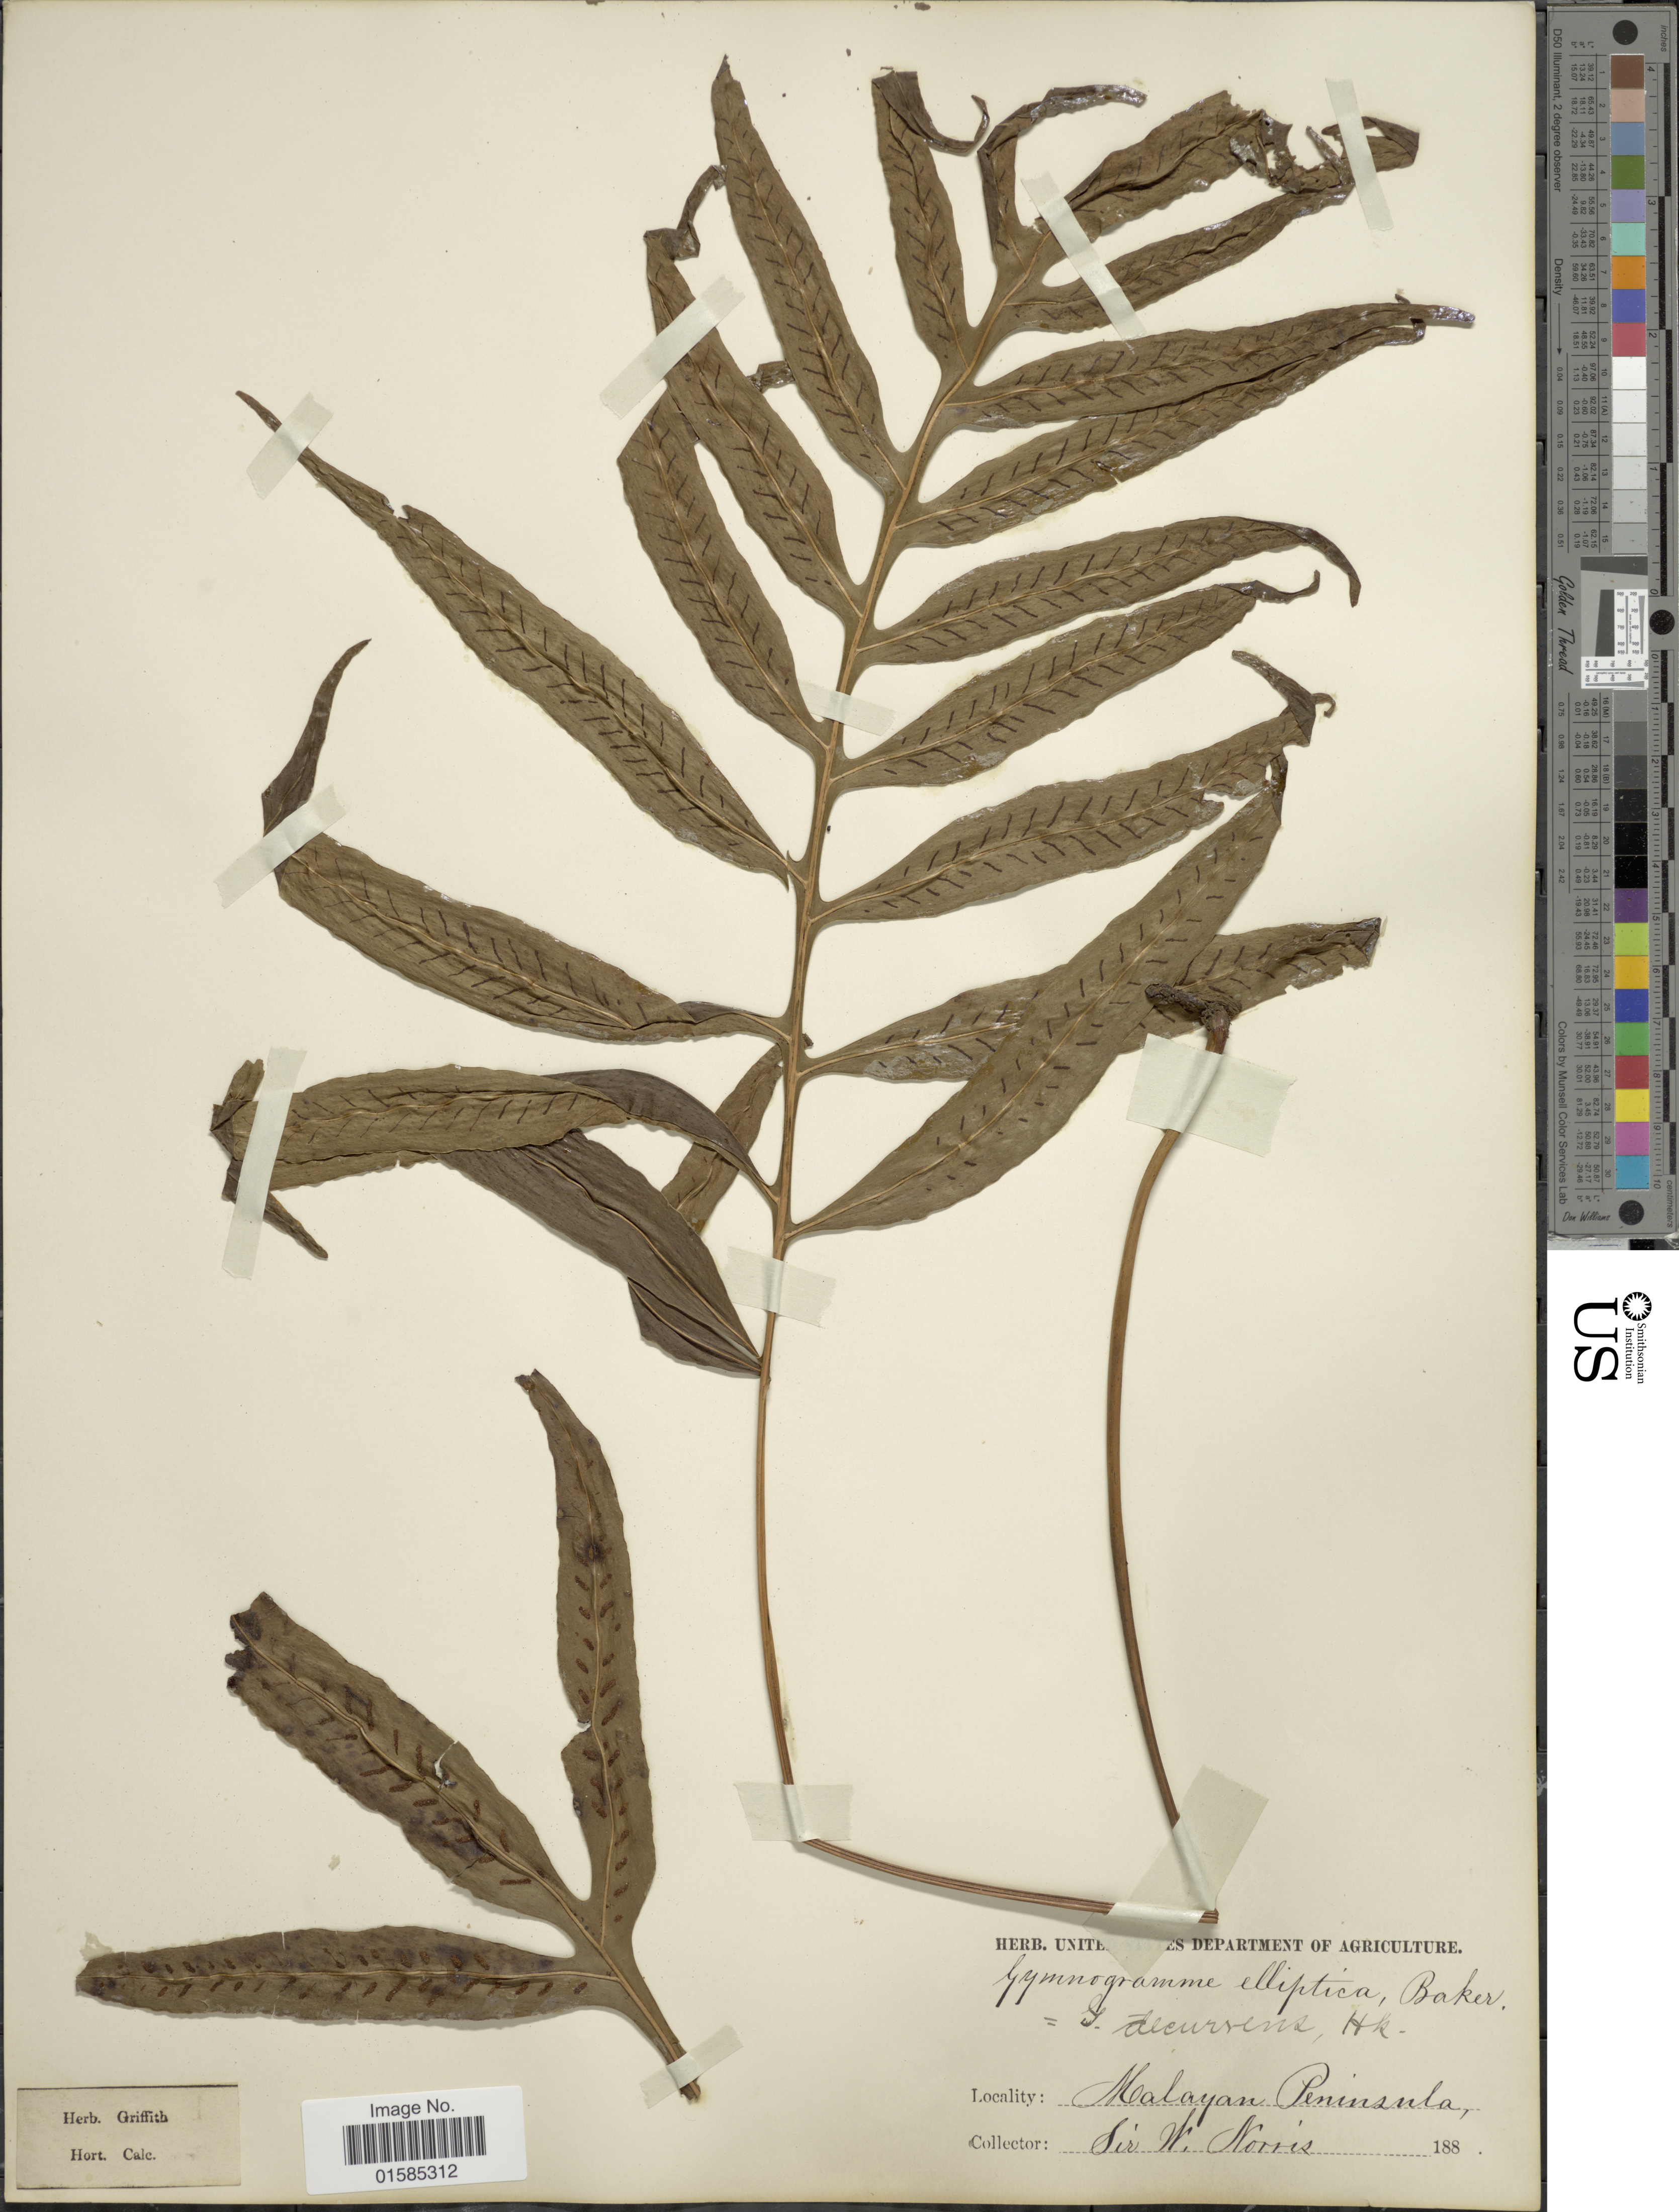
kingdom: Plantae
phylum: Tracheophyta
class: Polypodiopsida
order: Polypodiales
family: Polypodiaceae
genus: Leptochilus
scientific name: Leptochilus ellipticus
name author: (Thunb.) Noot.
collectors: W. Morris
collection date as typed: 188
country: Malaysia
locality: Malayan Penninsula